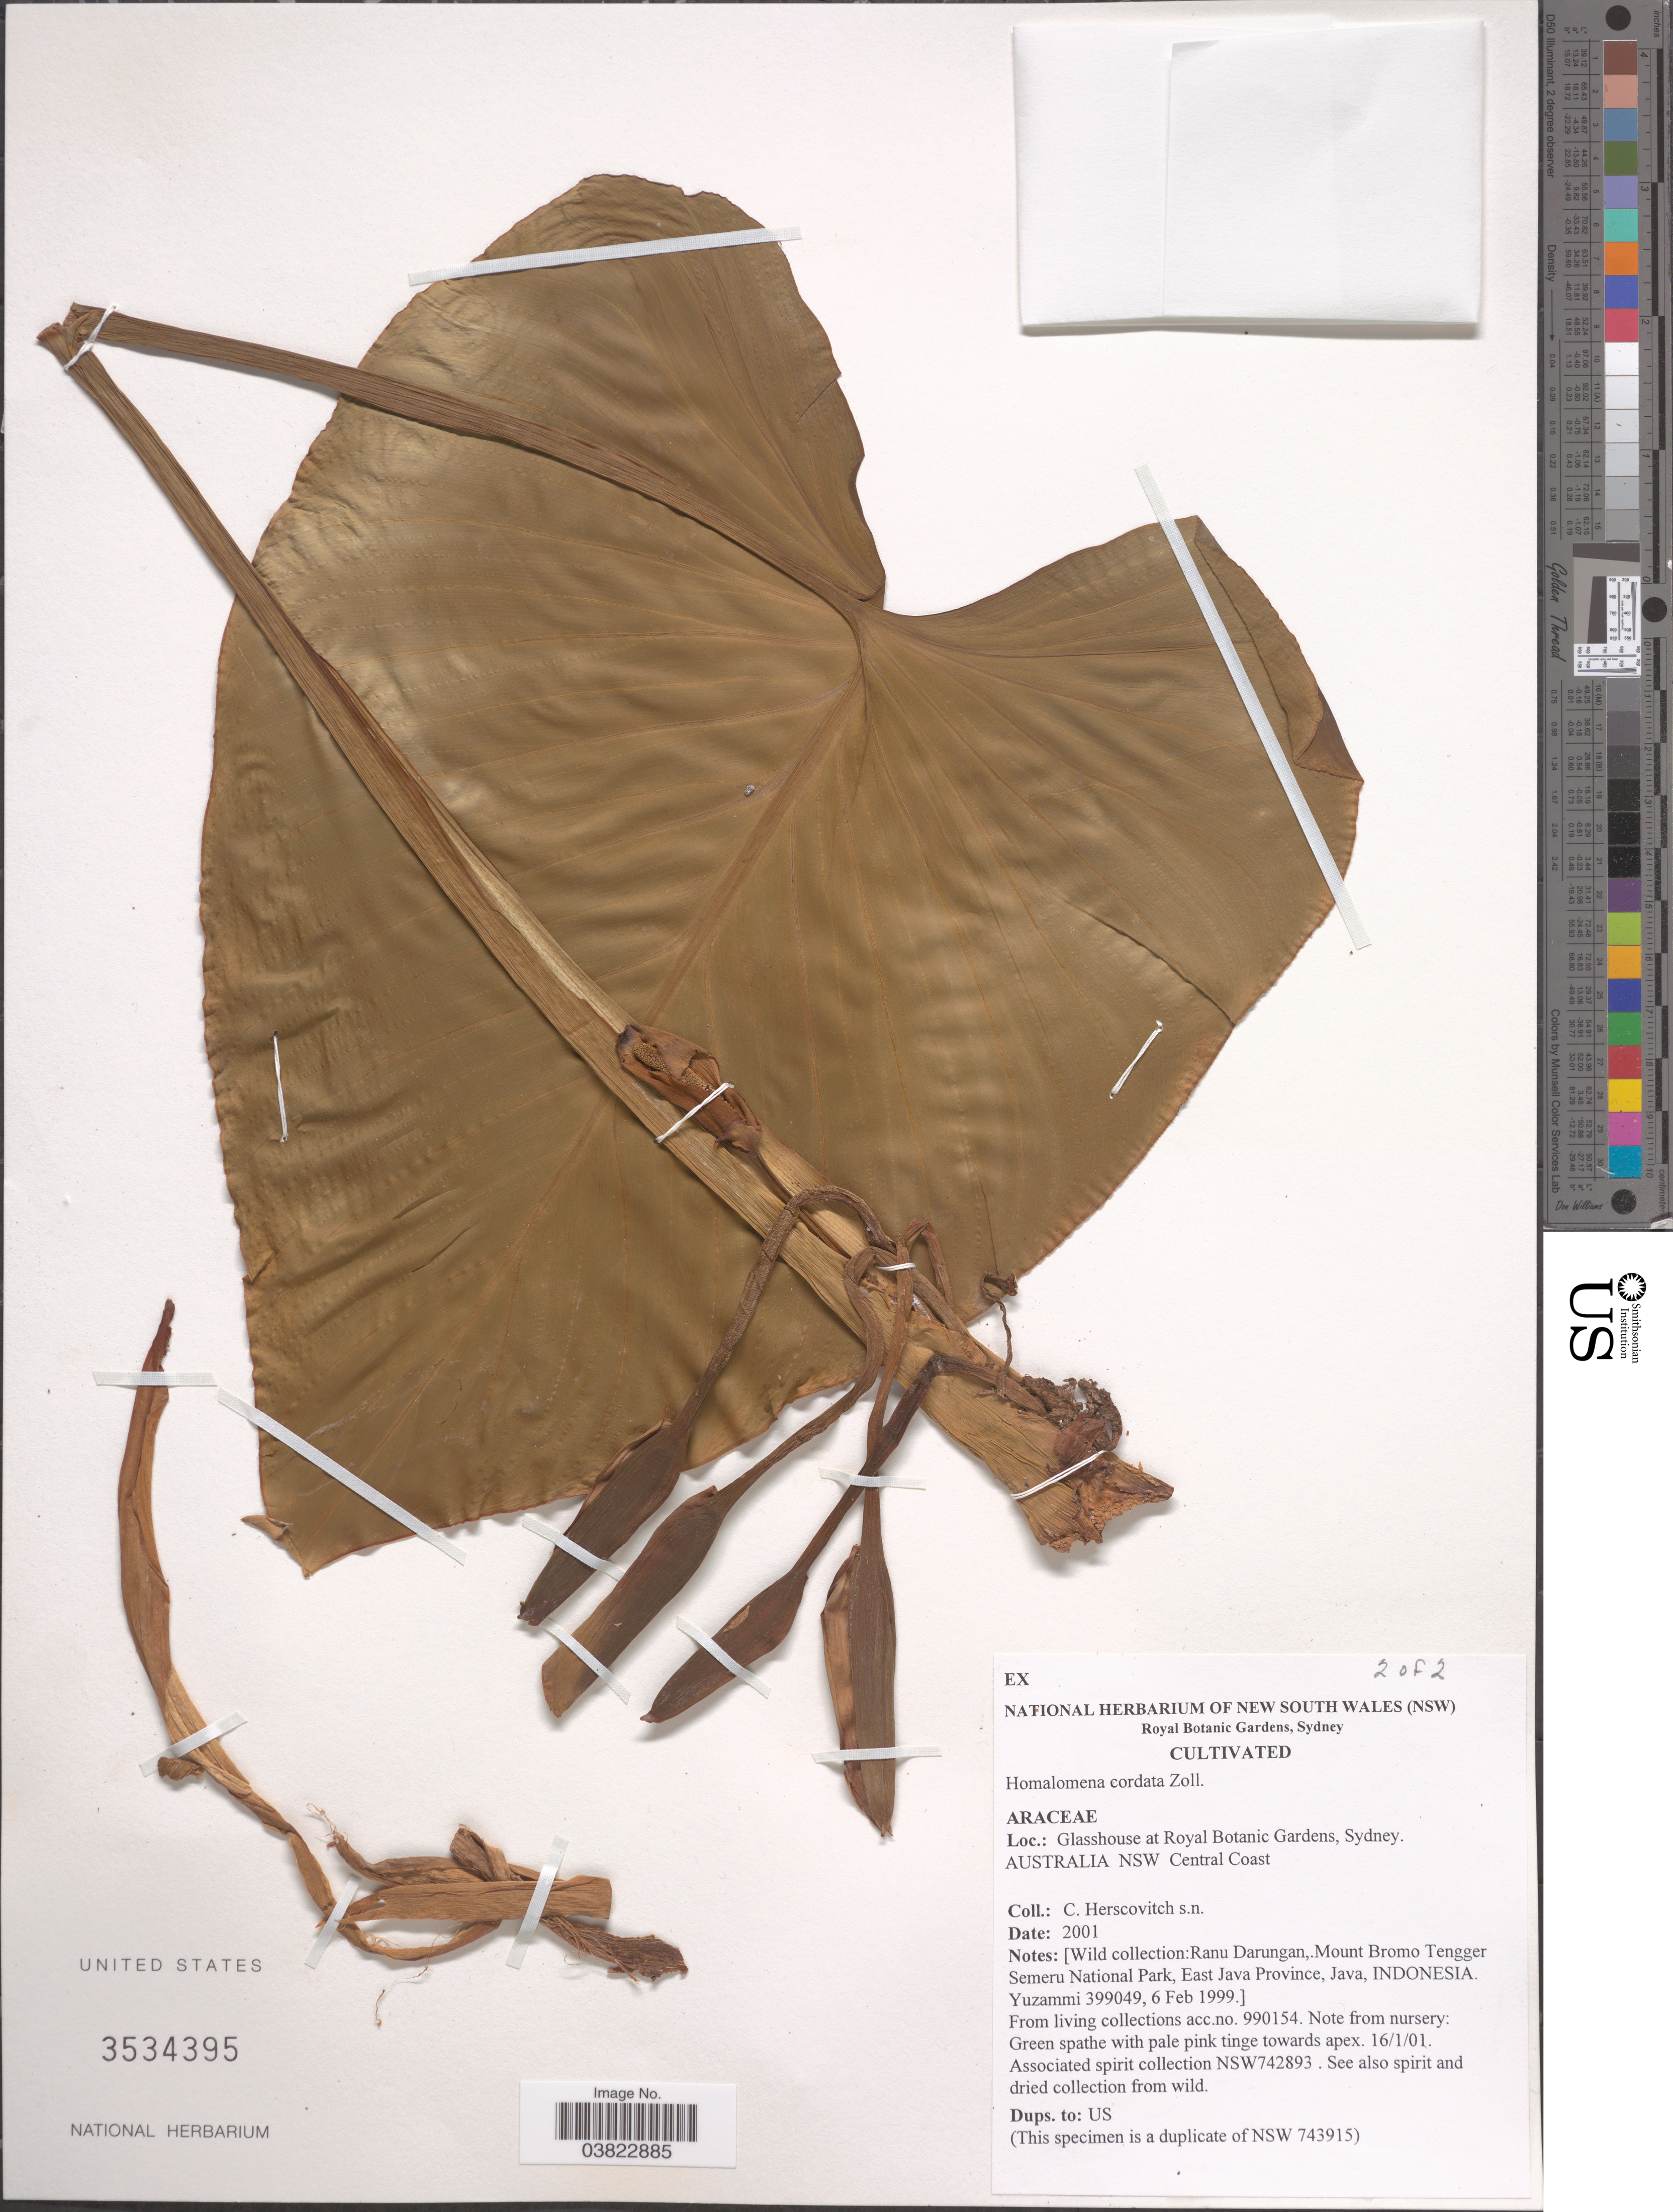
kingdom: Plantae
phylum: Tracheophyta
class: Liliopsida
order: Alismatales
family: Araceae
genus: Homalomena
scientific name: Homalomena cordata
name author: Schott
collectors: C. Herscovitch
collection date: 2001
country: Australia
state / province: New South Wales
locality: Glasshouse at Royal Botanic Gardens, Sydney. Central Coast.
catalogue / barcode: US 3534395